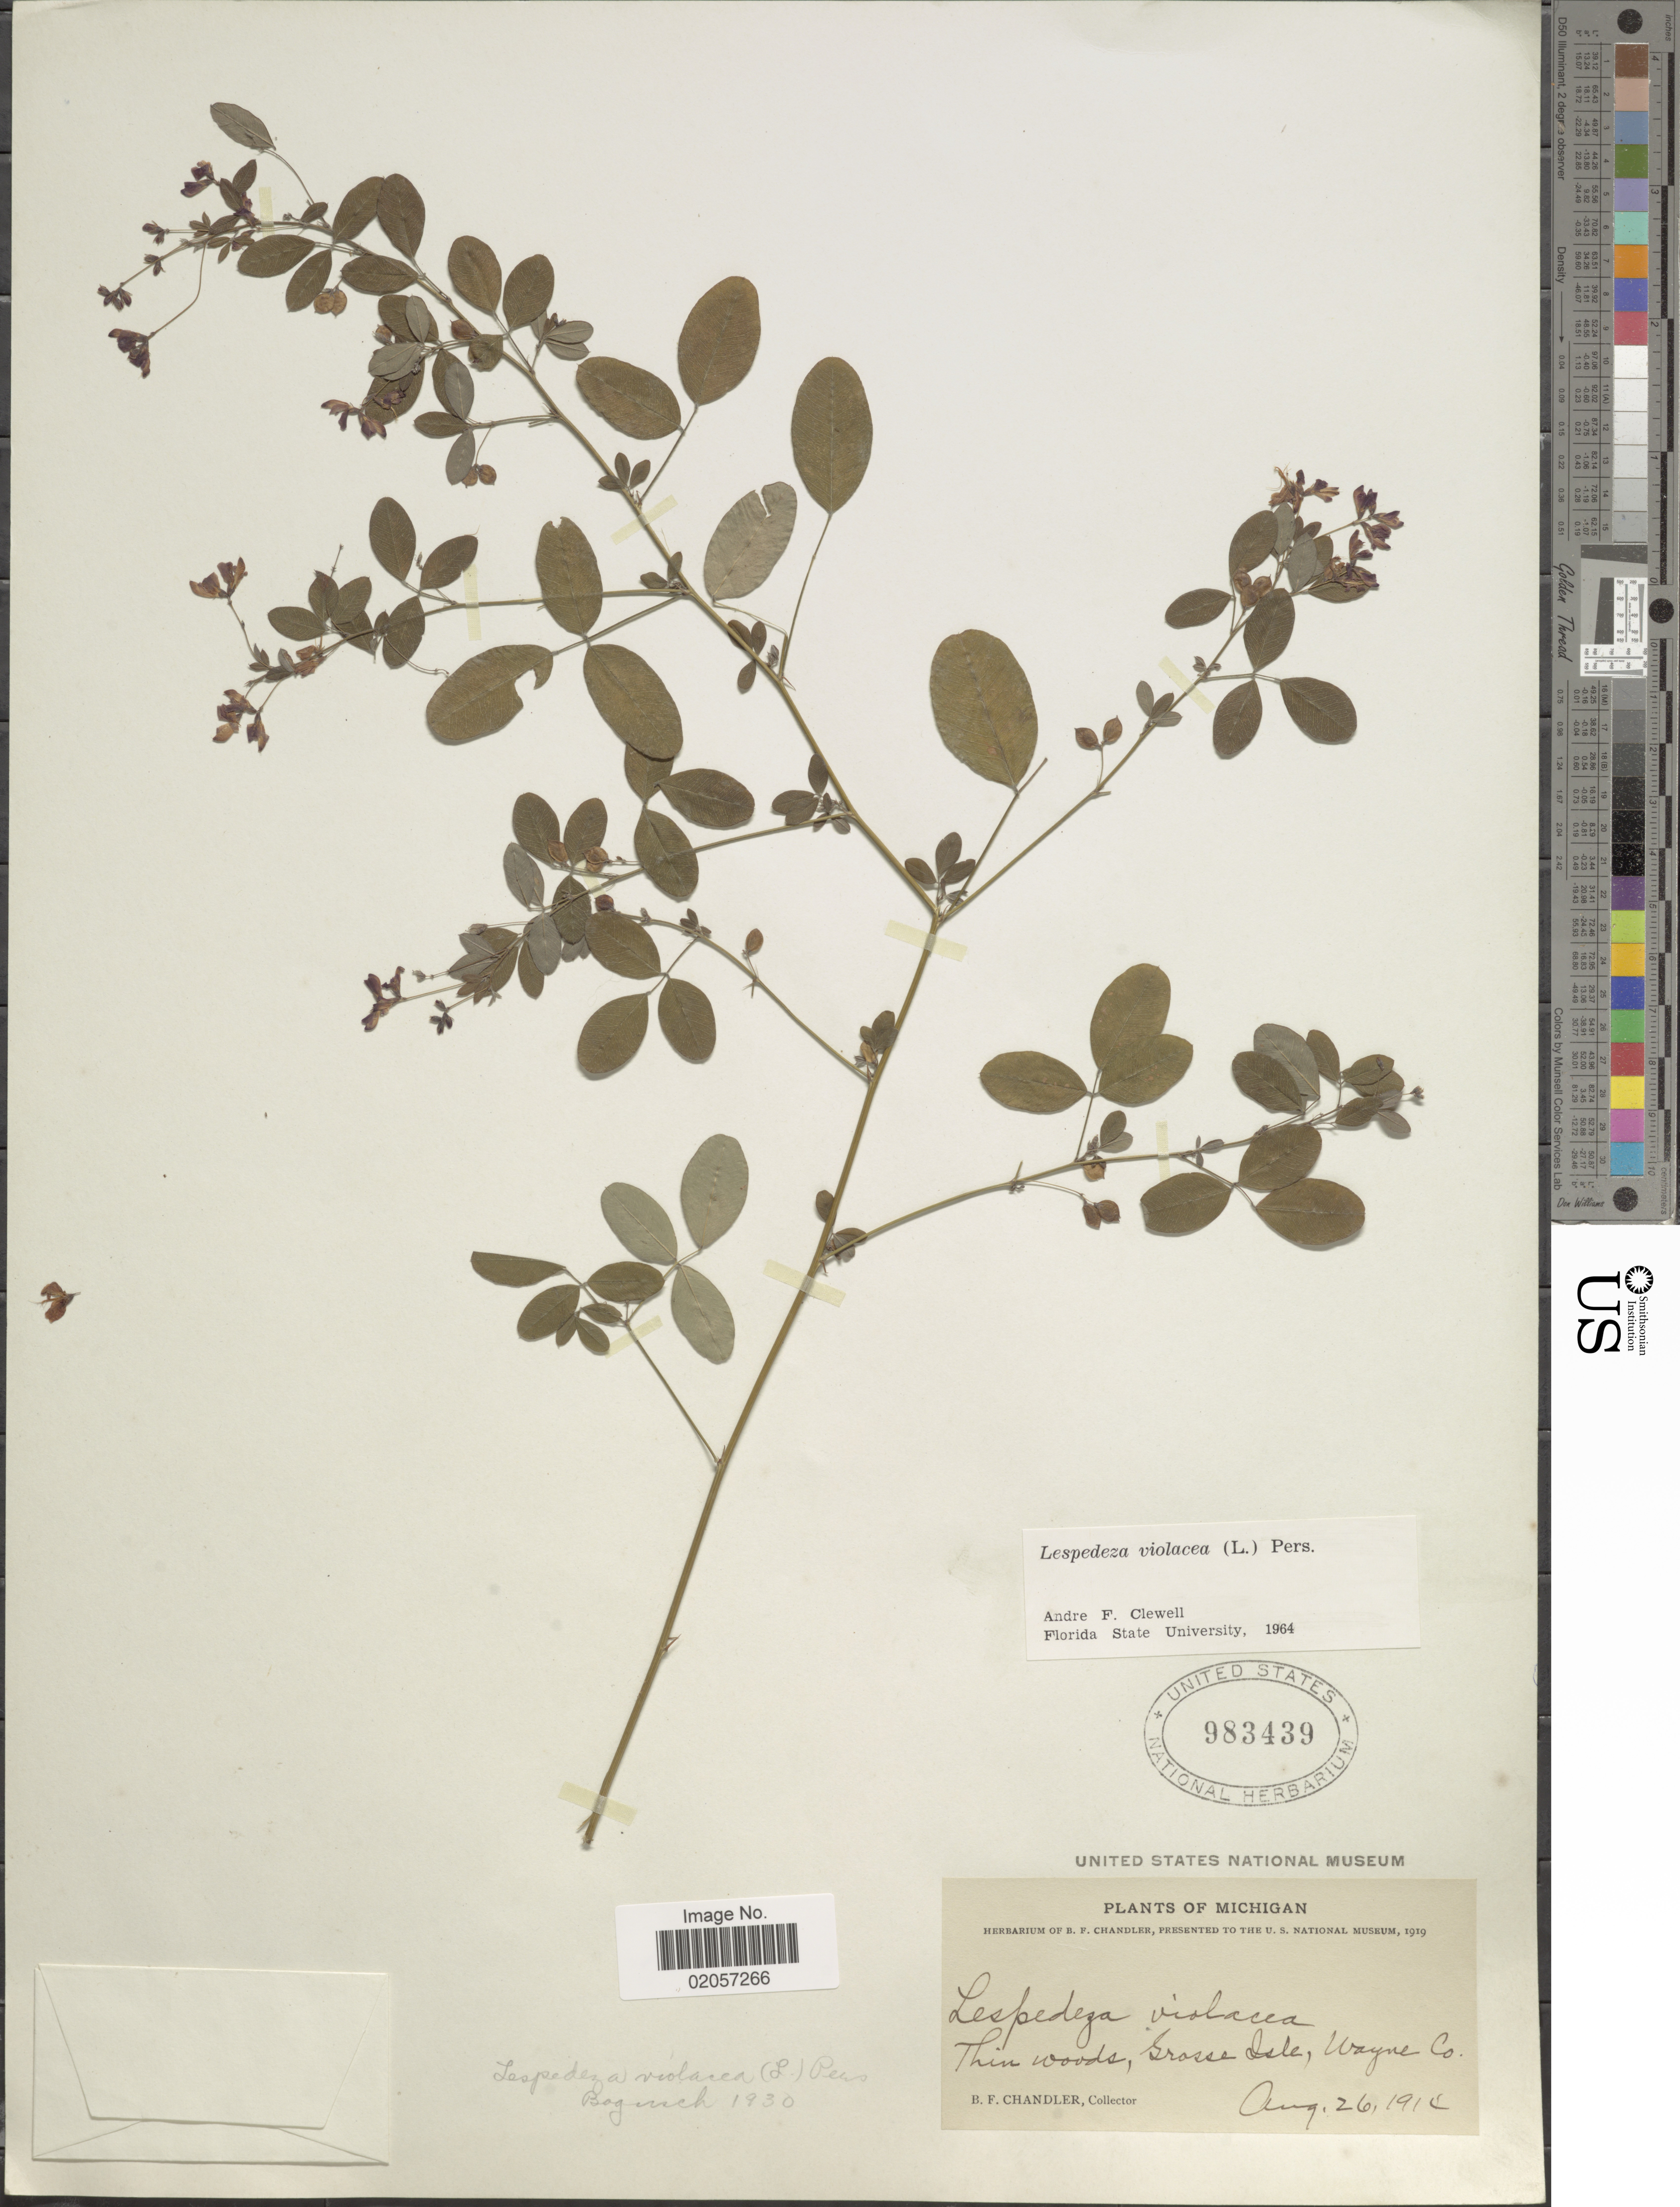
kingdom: Plantae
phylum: Tracheophyta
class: Magnoliopsida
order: Fabales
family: Fabaceae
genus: Lespedeza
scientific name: Lespedeza violacea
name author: (L.) Pers.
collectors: B. F. Chandler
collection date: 1914-08-26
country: United States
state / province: Michigan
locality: Michigan. Thin woods, Grosse Isle, Wayne Co,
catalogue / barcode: US 983439